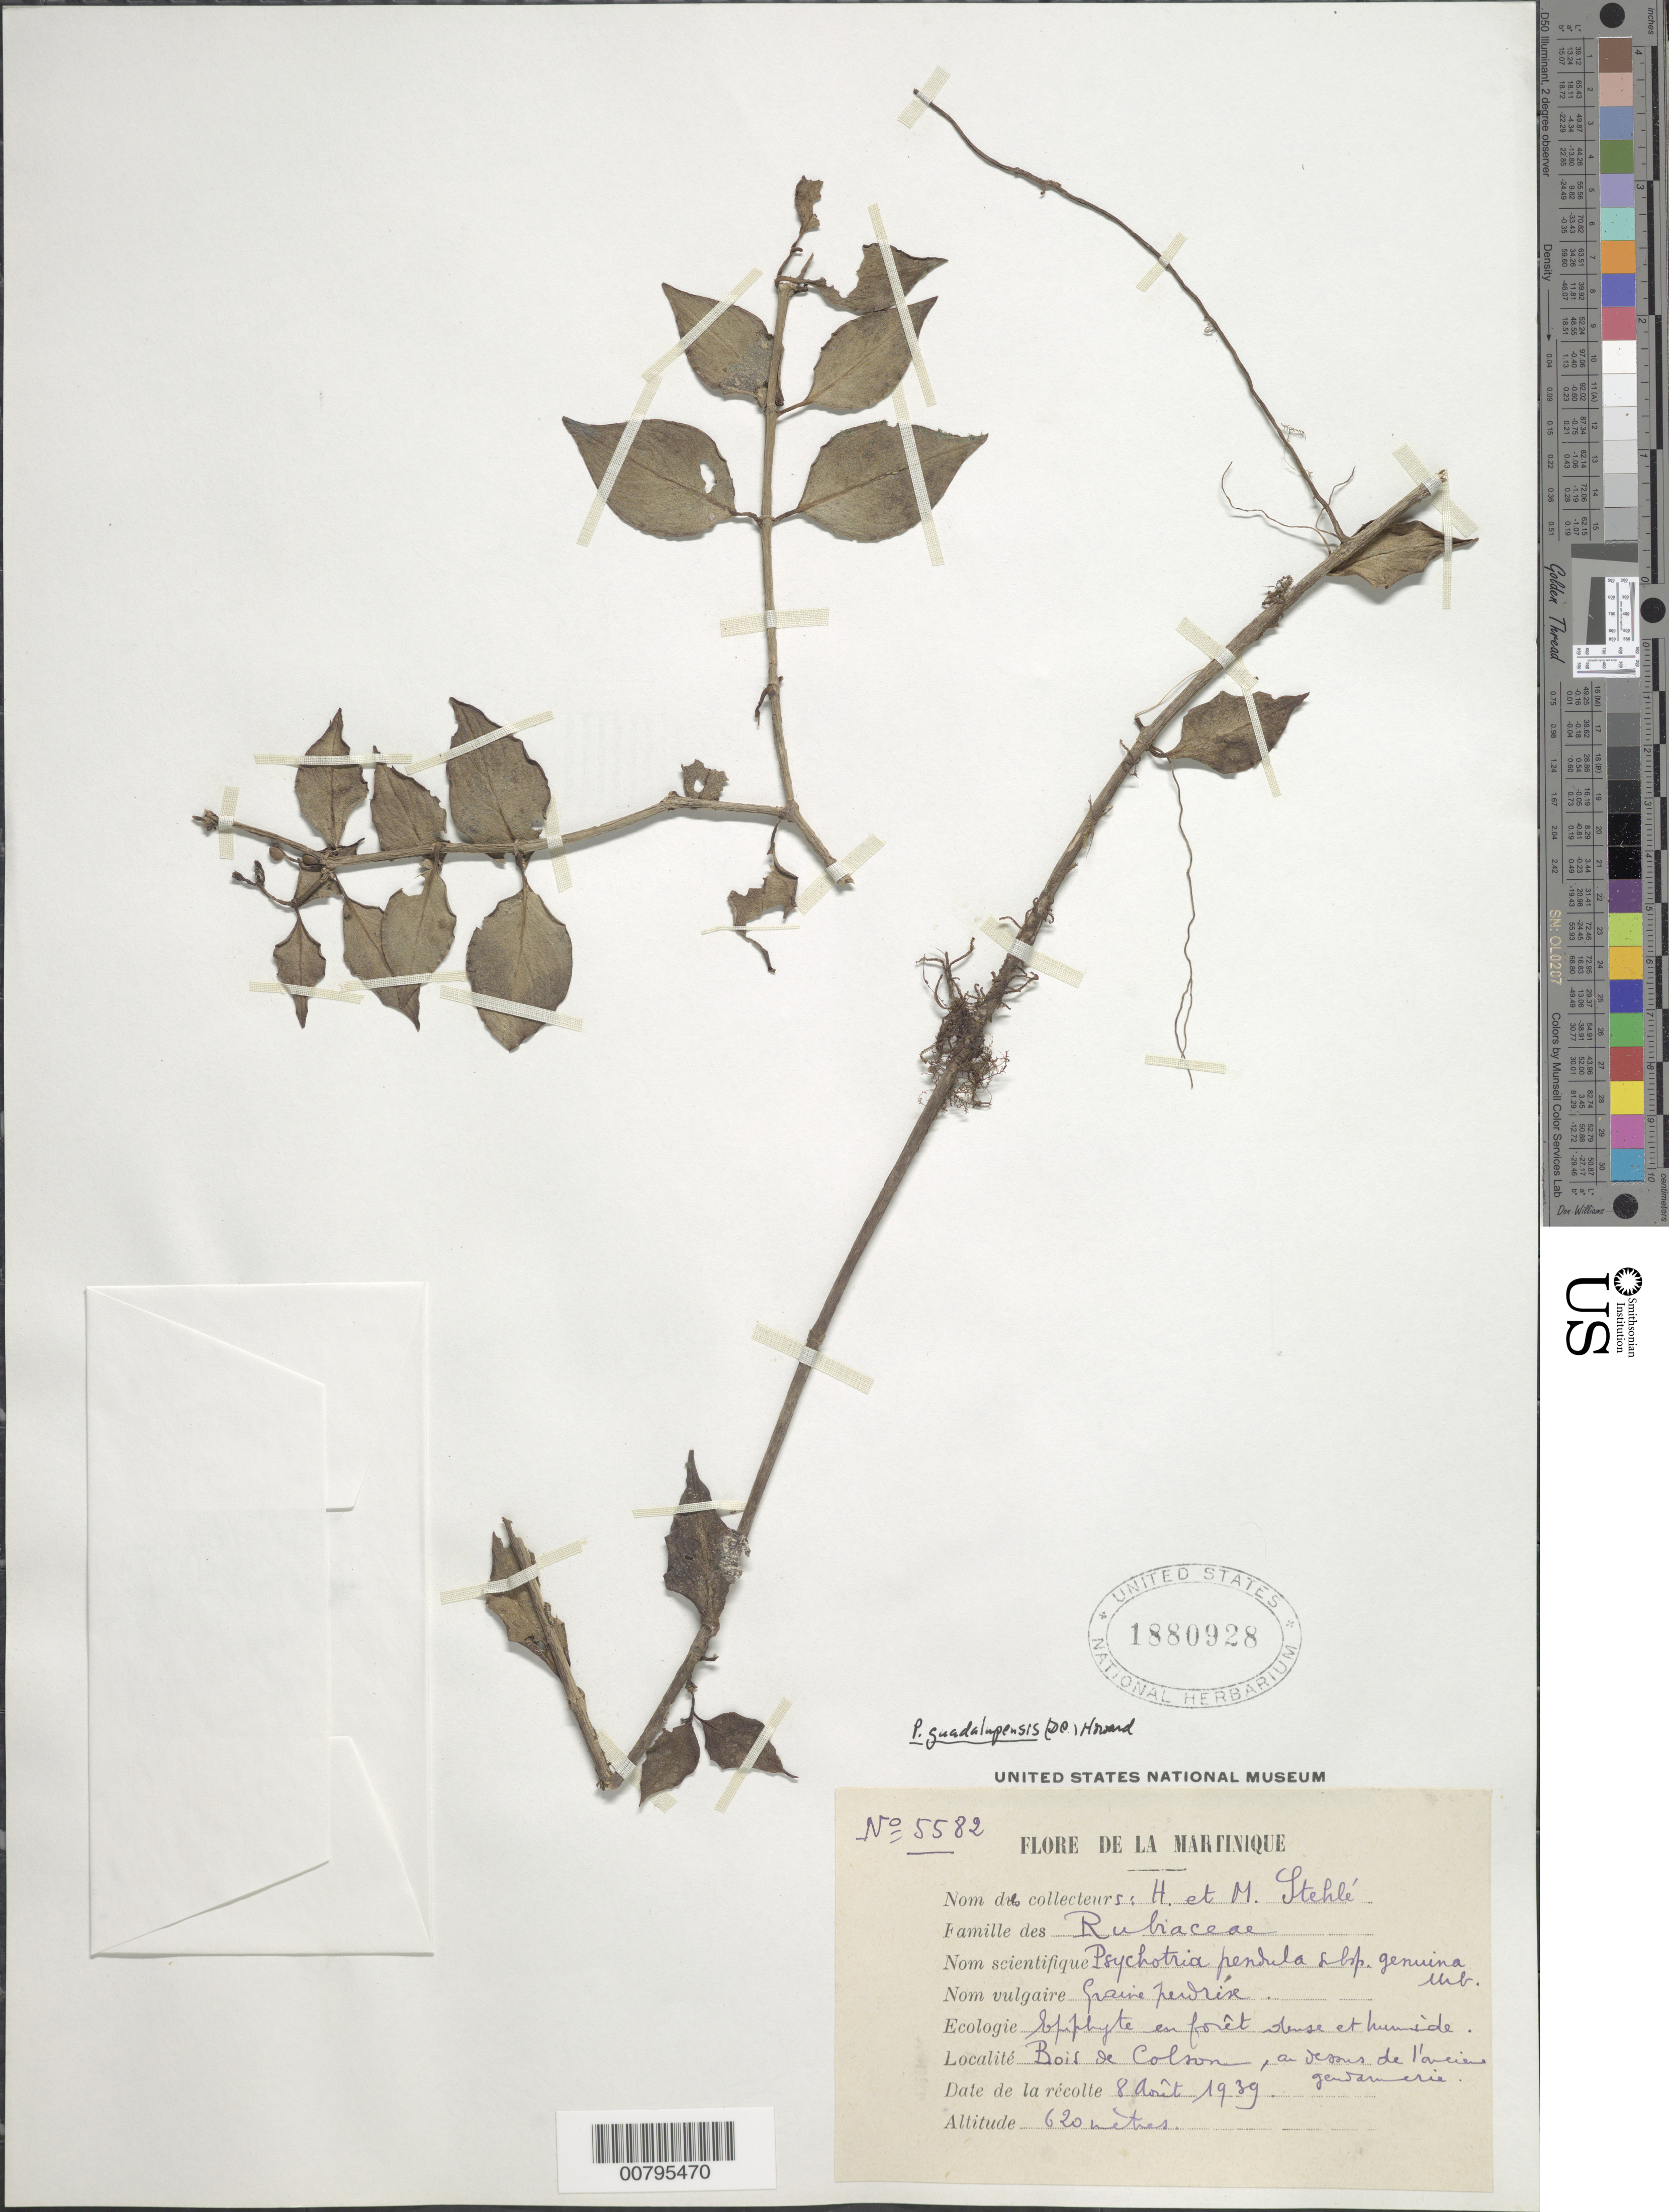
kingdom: Plantae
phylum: Tracheophyta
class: Magnoliopsida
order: Gentianales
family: Rubiaceae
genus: Notopleura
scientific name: Notopleura guadalupensis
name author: (DC.) C.M. Taylor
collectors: H. Stehlé & M. Stehlé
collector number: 5582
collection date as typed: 08 Aug 1939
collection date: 1939-08-08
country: Martinique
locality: Bois de Colson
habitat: Rainforest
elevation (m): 620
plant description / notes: Common name: Graine perdríse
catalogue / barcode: US 1880928